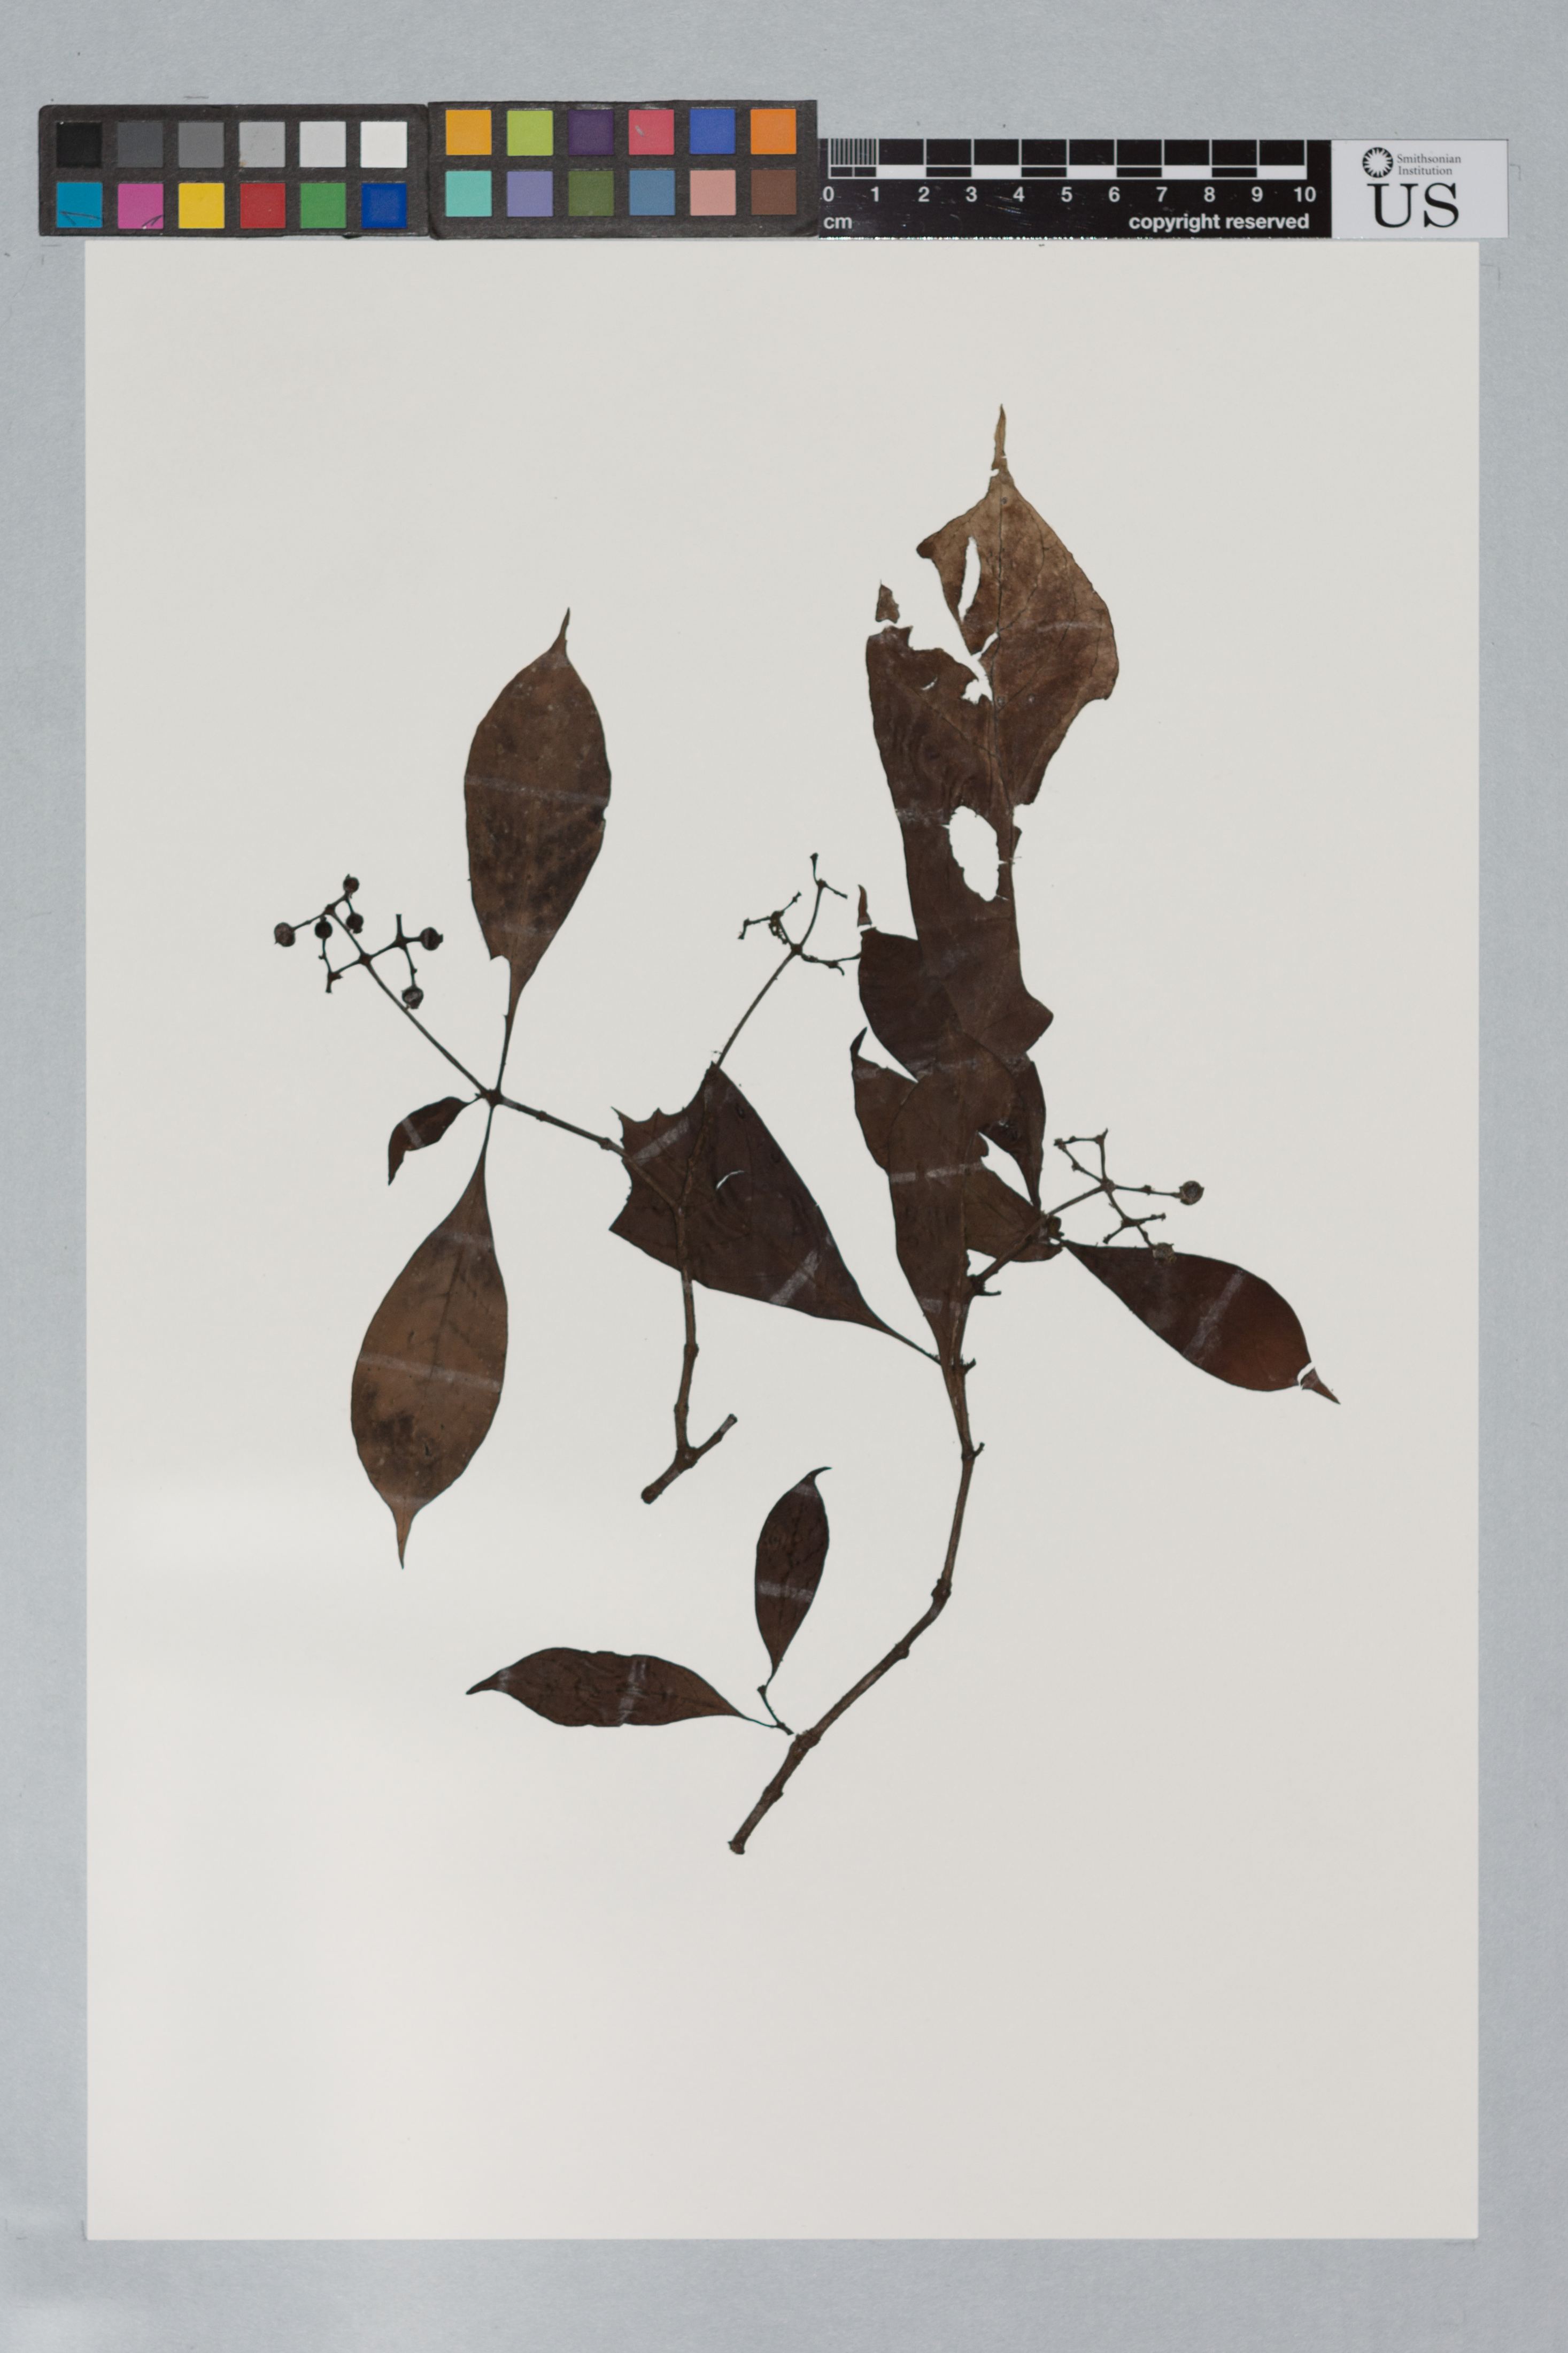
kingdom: Plantae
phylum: Tracheophyta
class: Magnoliopsida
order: Gentianales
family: Rubiaceae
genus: Psychotria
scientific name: Psychotria cupularis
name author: (Müll. Arg.) Standl.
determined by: Taylor, Charlotte M.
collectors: H. D. Clarke, R. Williams & C. Perry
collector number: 7370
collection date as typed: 2 September 1998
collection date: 1998-09-02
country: Guyana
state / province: U. Takutu-U. Essequibo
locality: Acarai Mts., 8 km S of Sipu River, near camp at base of highest peak in central Acarai Mts.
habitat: Dense forest on brown sand and granite boulders, with Catostemma, Oenocarpus & Bactris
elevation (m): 610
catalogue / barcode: US 3446505